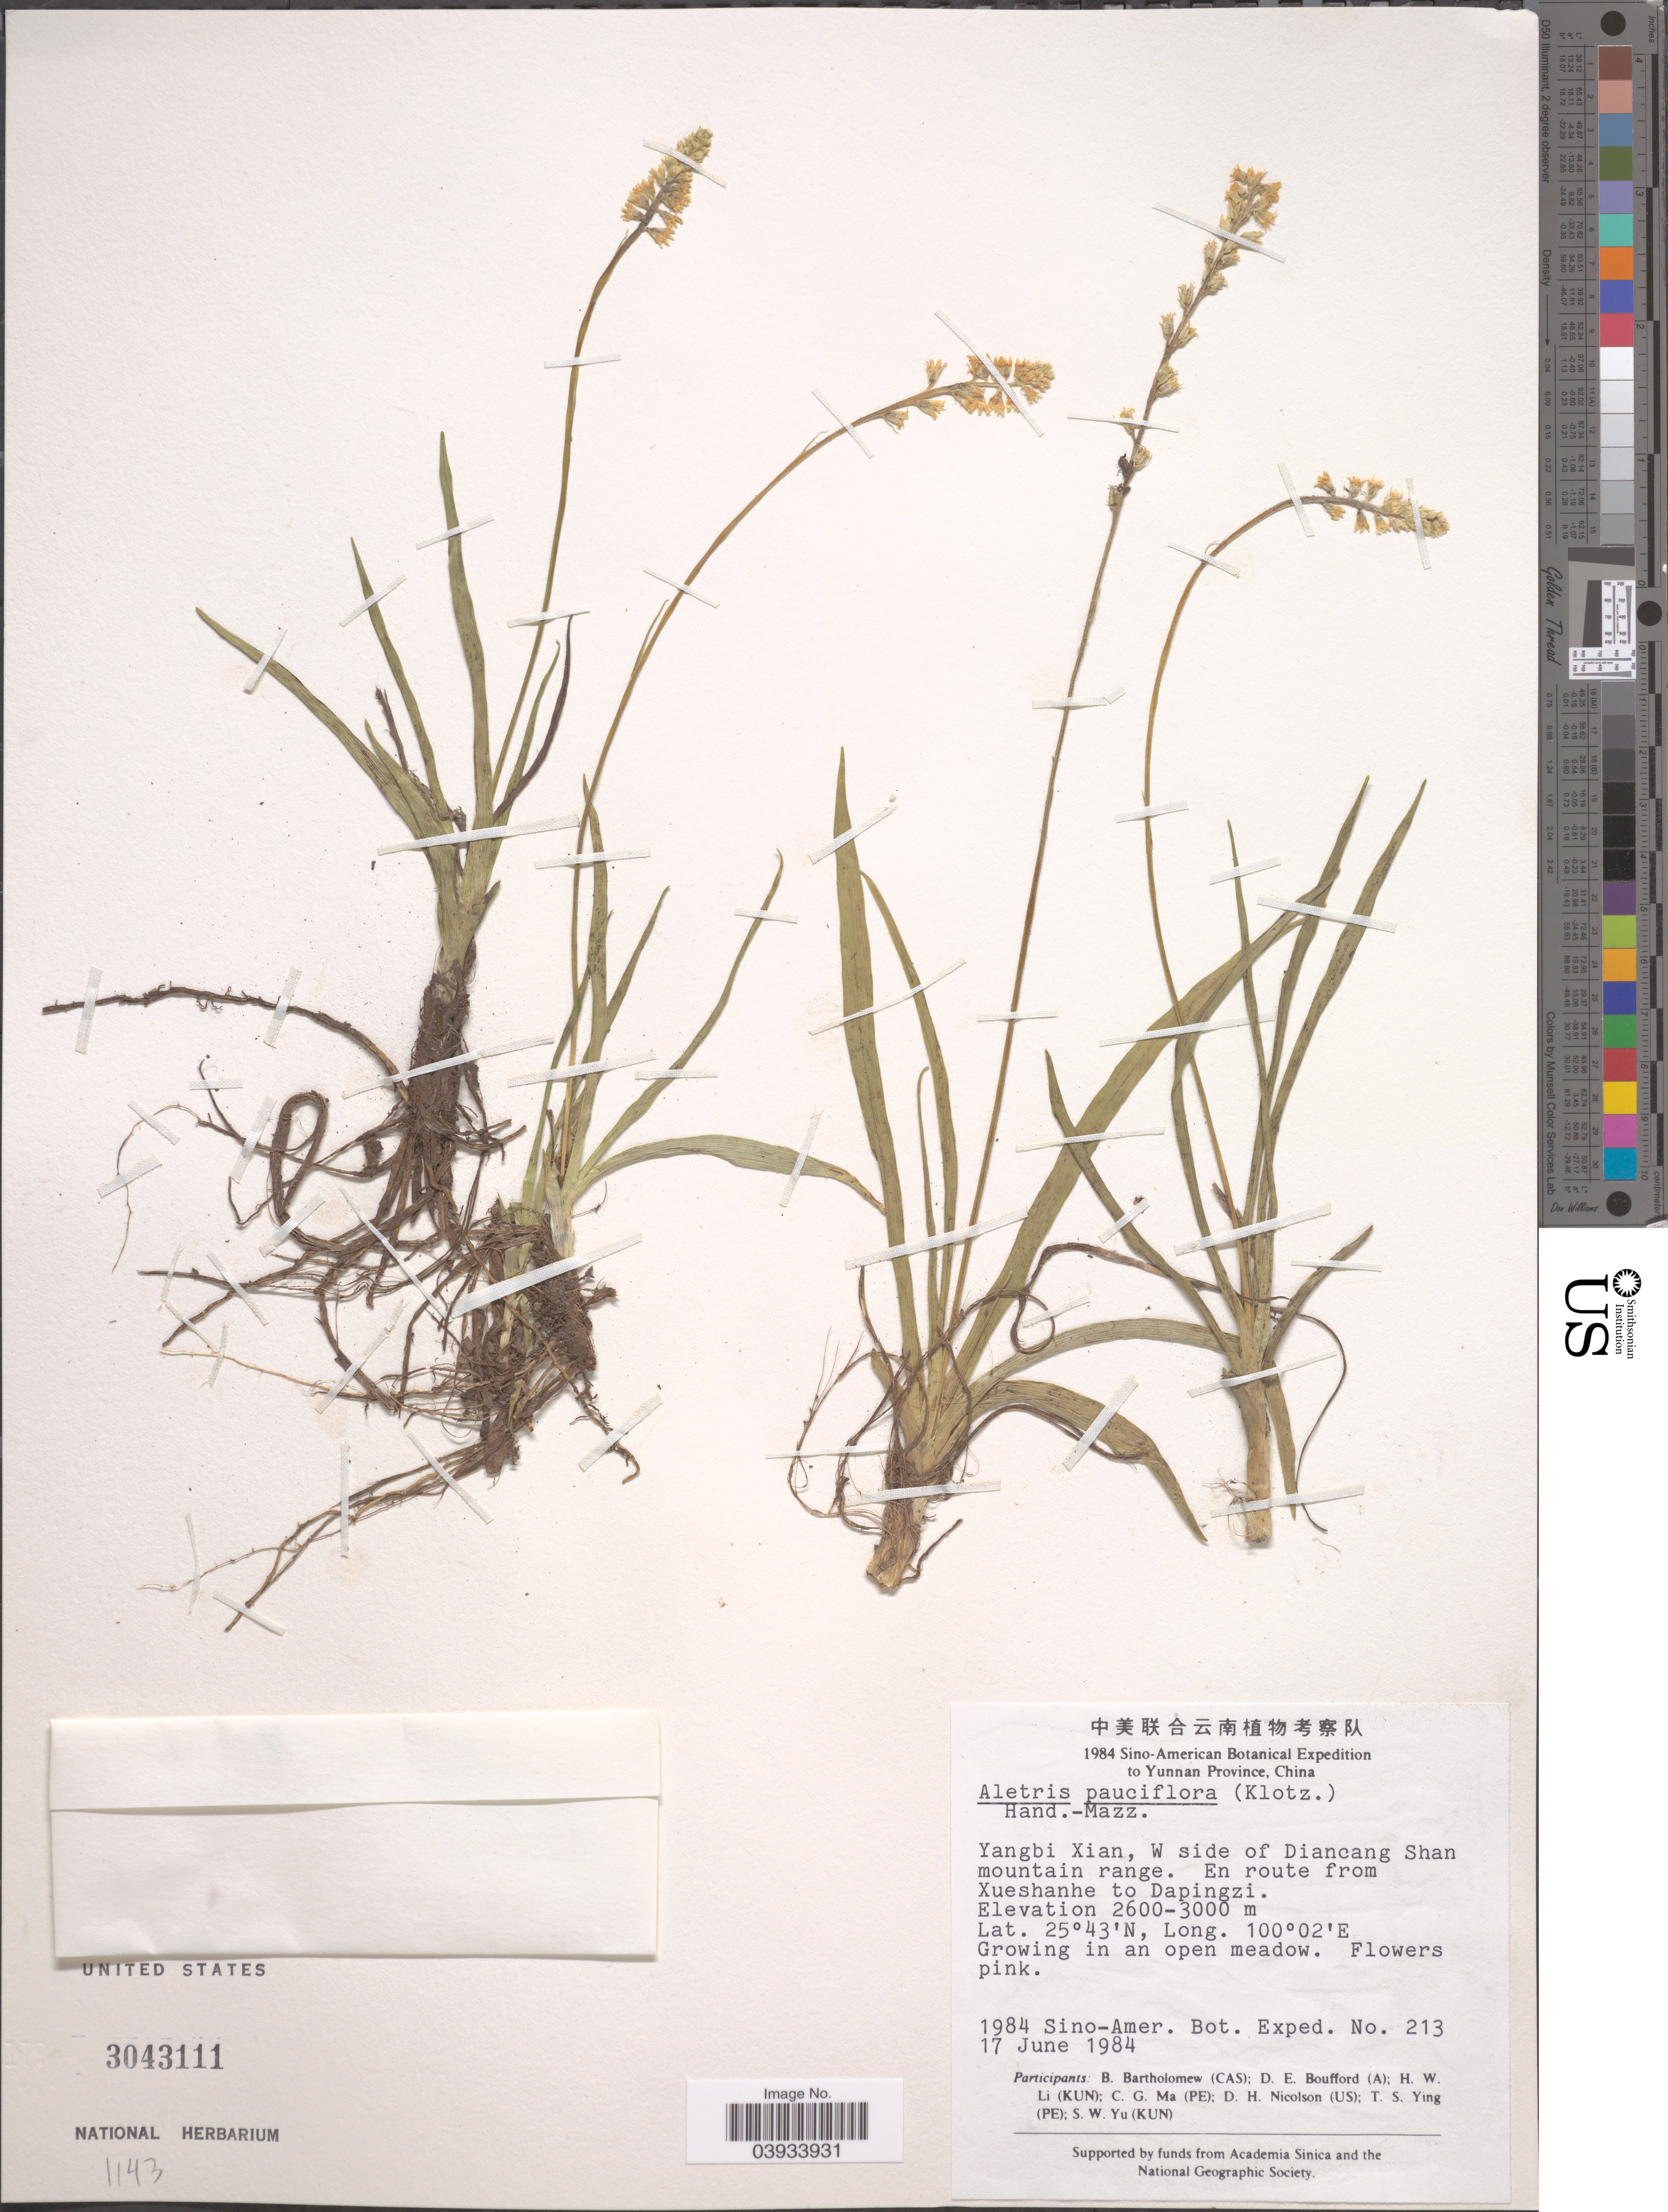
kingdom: Plantae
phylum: Tracheophyta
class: Liliopsida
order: Dioscoreales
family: Nartheciaceae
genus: Aletris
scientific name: Aletris nepalensis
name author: Hook. f.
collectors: B. Bartholomew, D. E. Boufford, H. W. Li, C. Ma & et al.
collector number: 213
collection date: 1984-06-17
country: China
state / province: Yunnan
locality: Yangbi Xian, W side of Diancang Shan mountain range. En route from Xueshanhe to Dapingzi.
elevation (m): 2600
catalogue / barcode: US 3043111